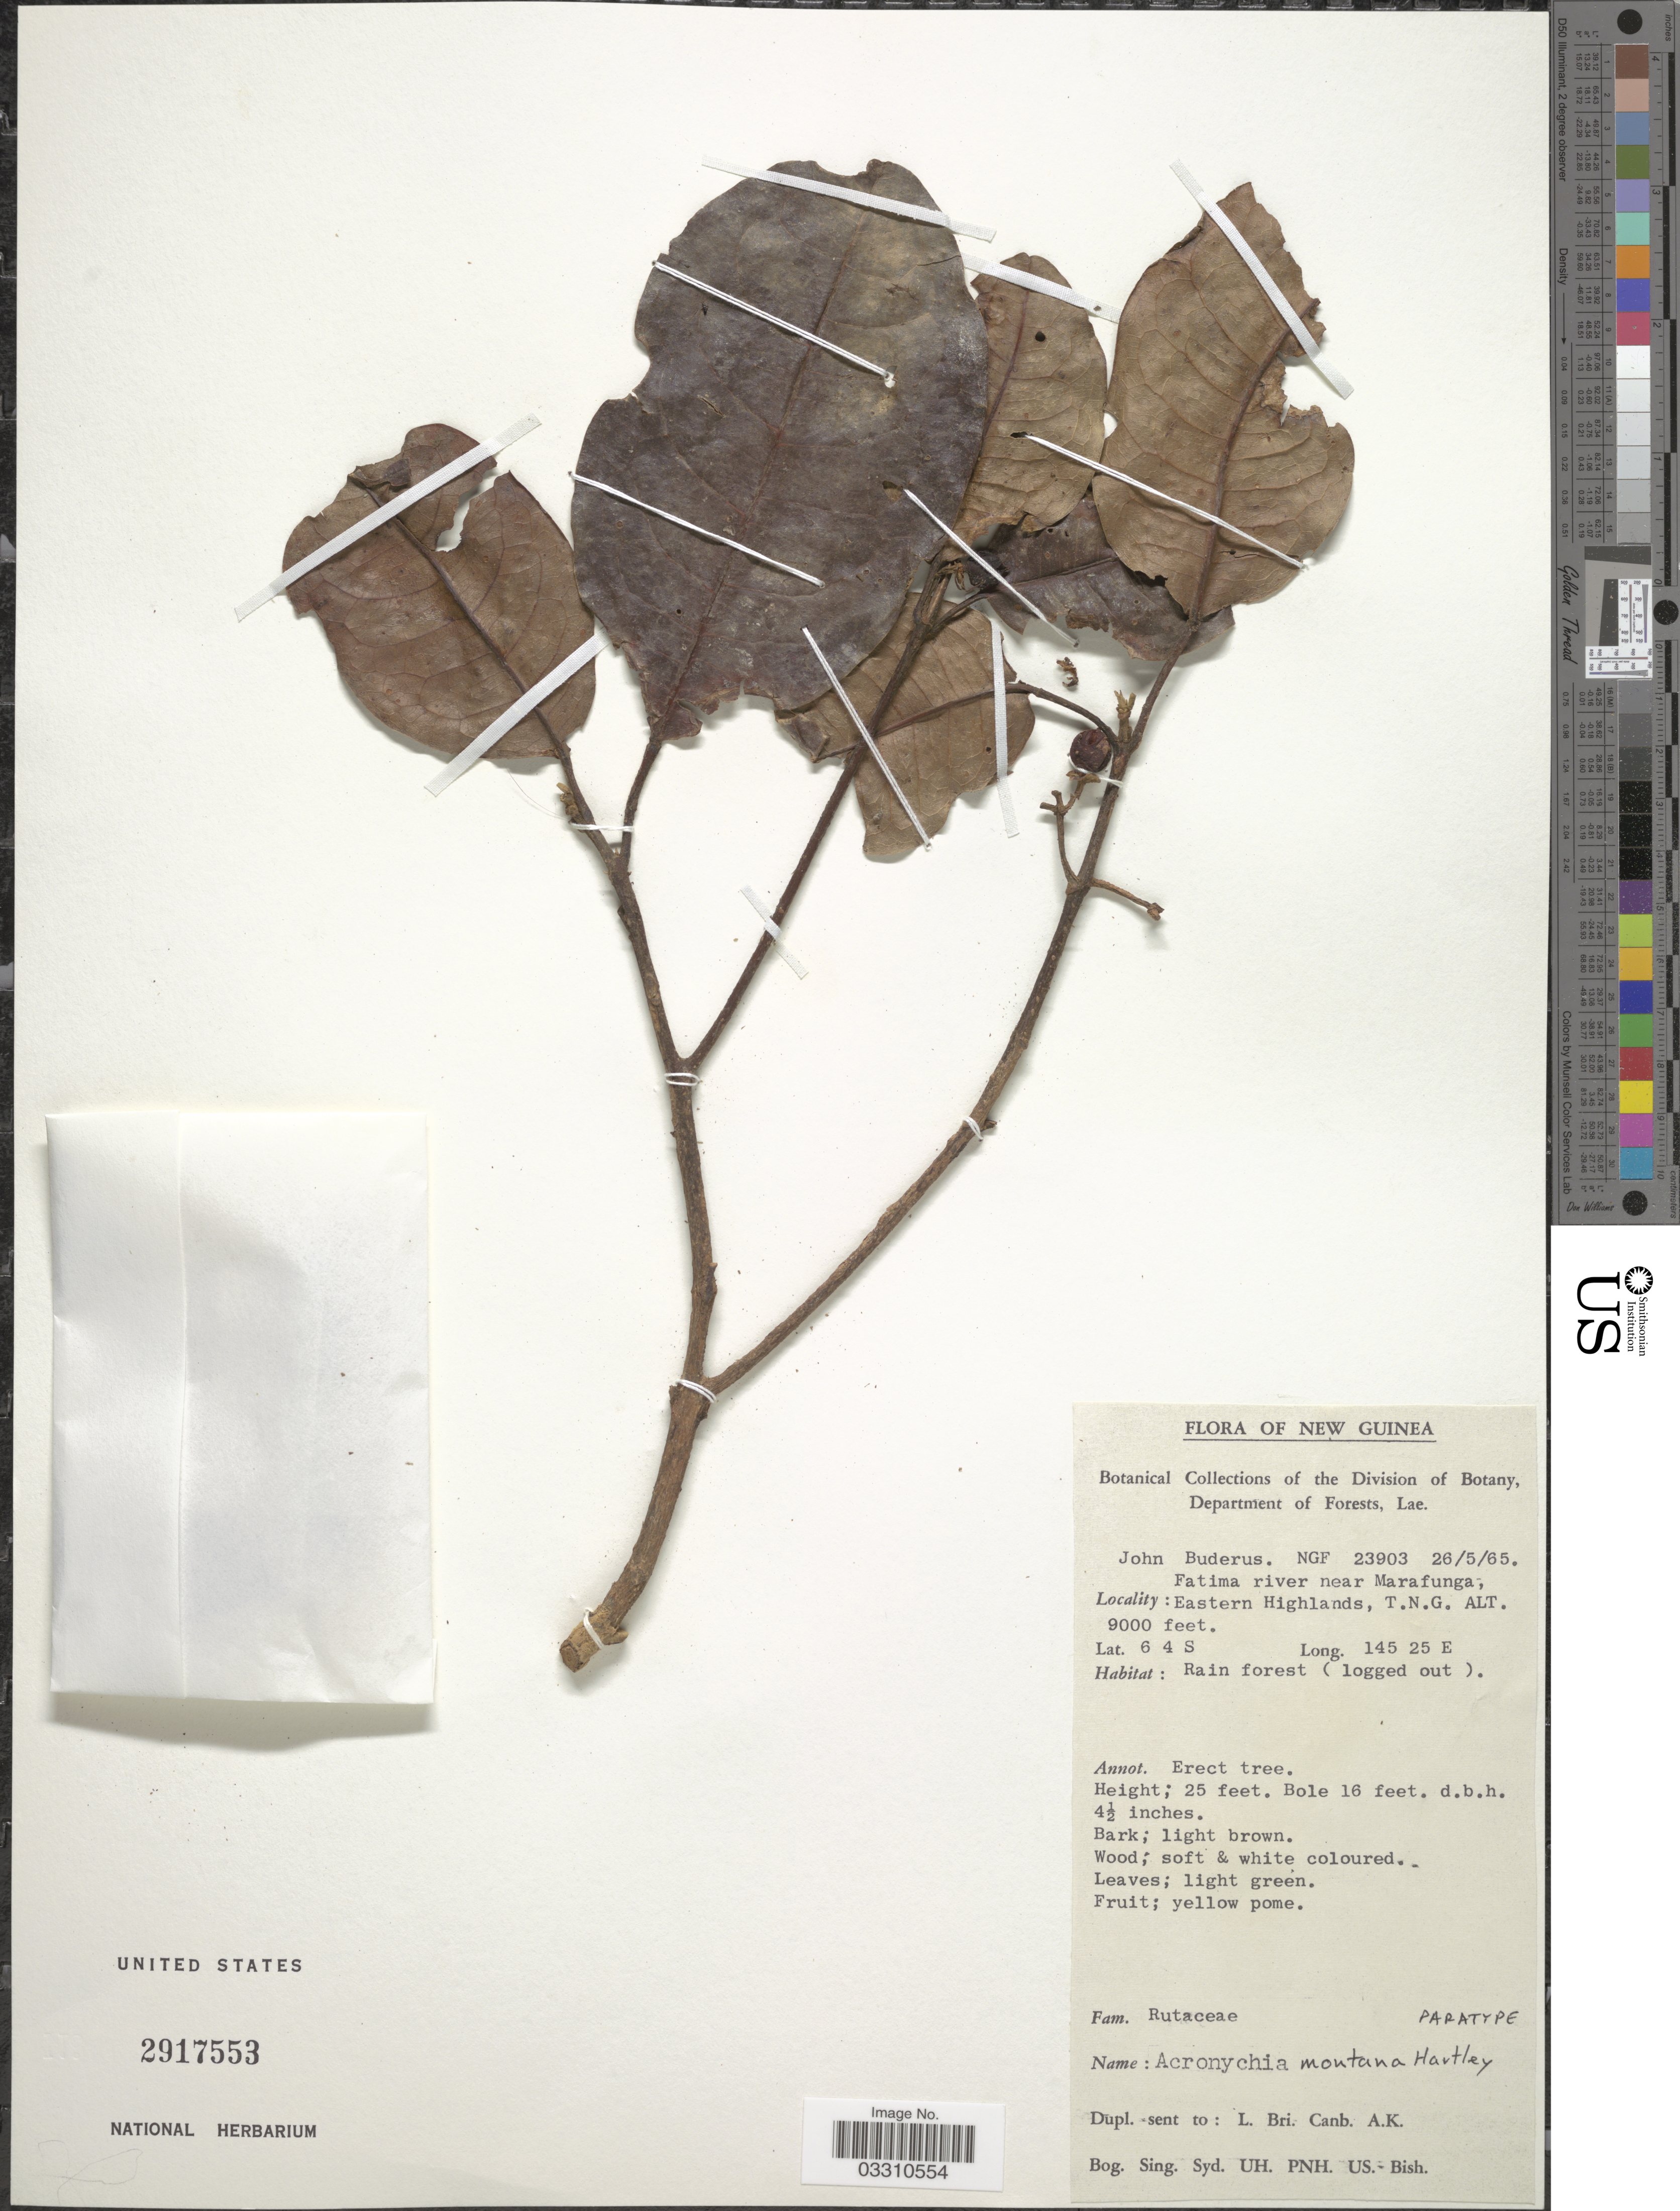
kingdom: Plantae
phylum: Tracheophyta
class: Magnoliopsida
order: Sapindales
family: Rutaceae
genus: Acronychia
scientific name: Acronychia montana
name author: T.G. Hartley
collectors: J. Buderus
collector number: NGF23903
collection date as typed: Transcribed d/m/y: 26/5/65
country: Papua New Guinea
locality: New Guinea, Fatima river near Marafunga, Eastern Highlands, T.N.G.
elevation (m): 2743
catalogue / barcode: US 2917553